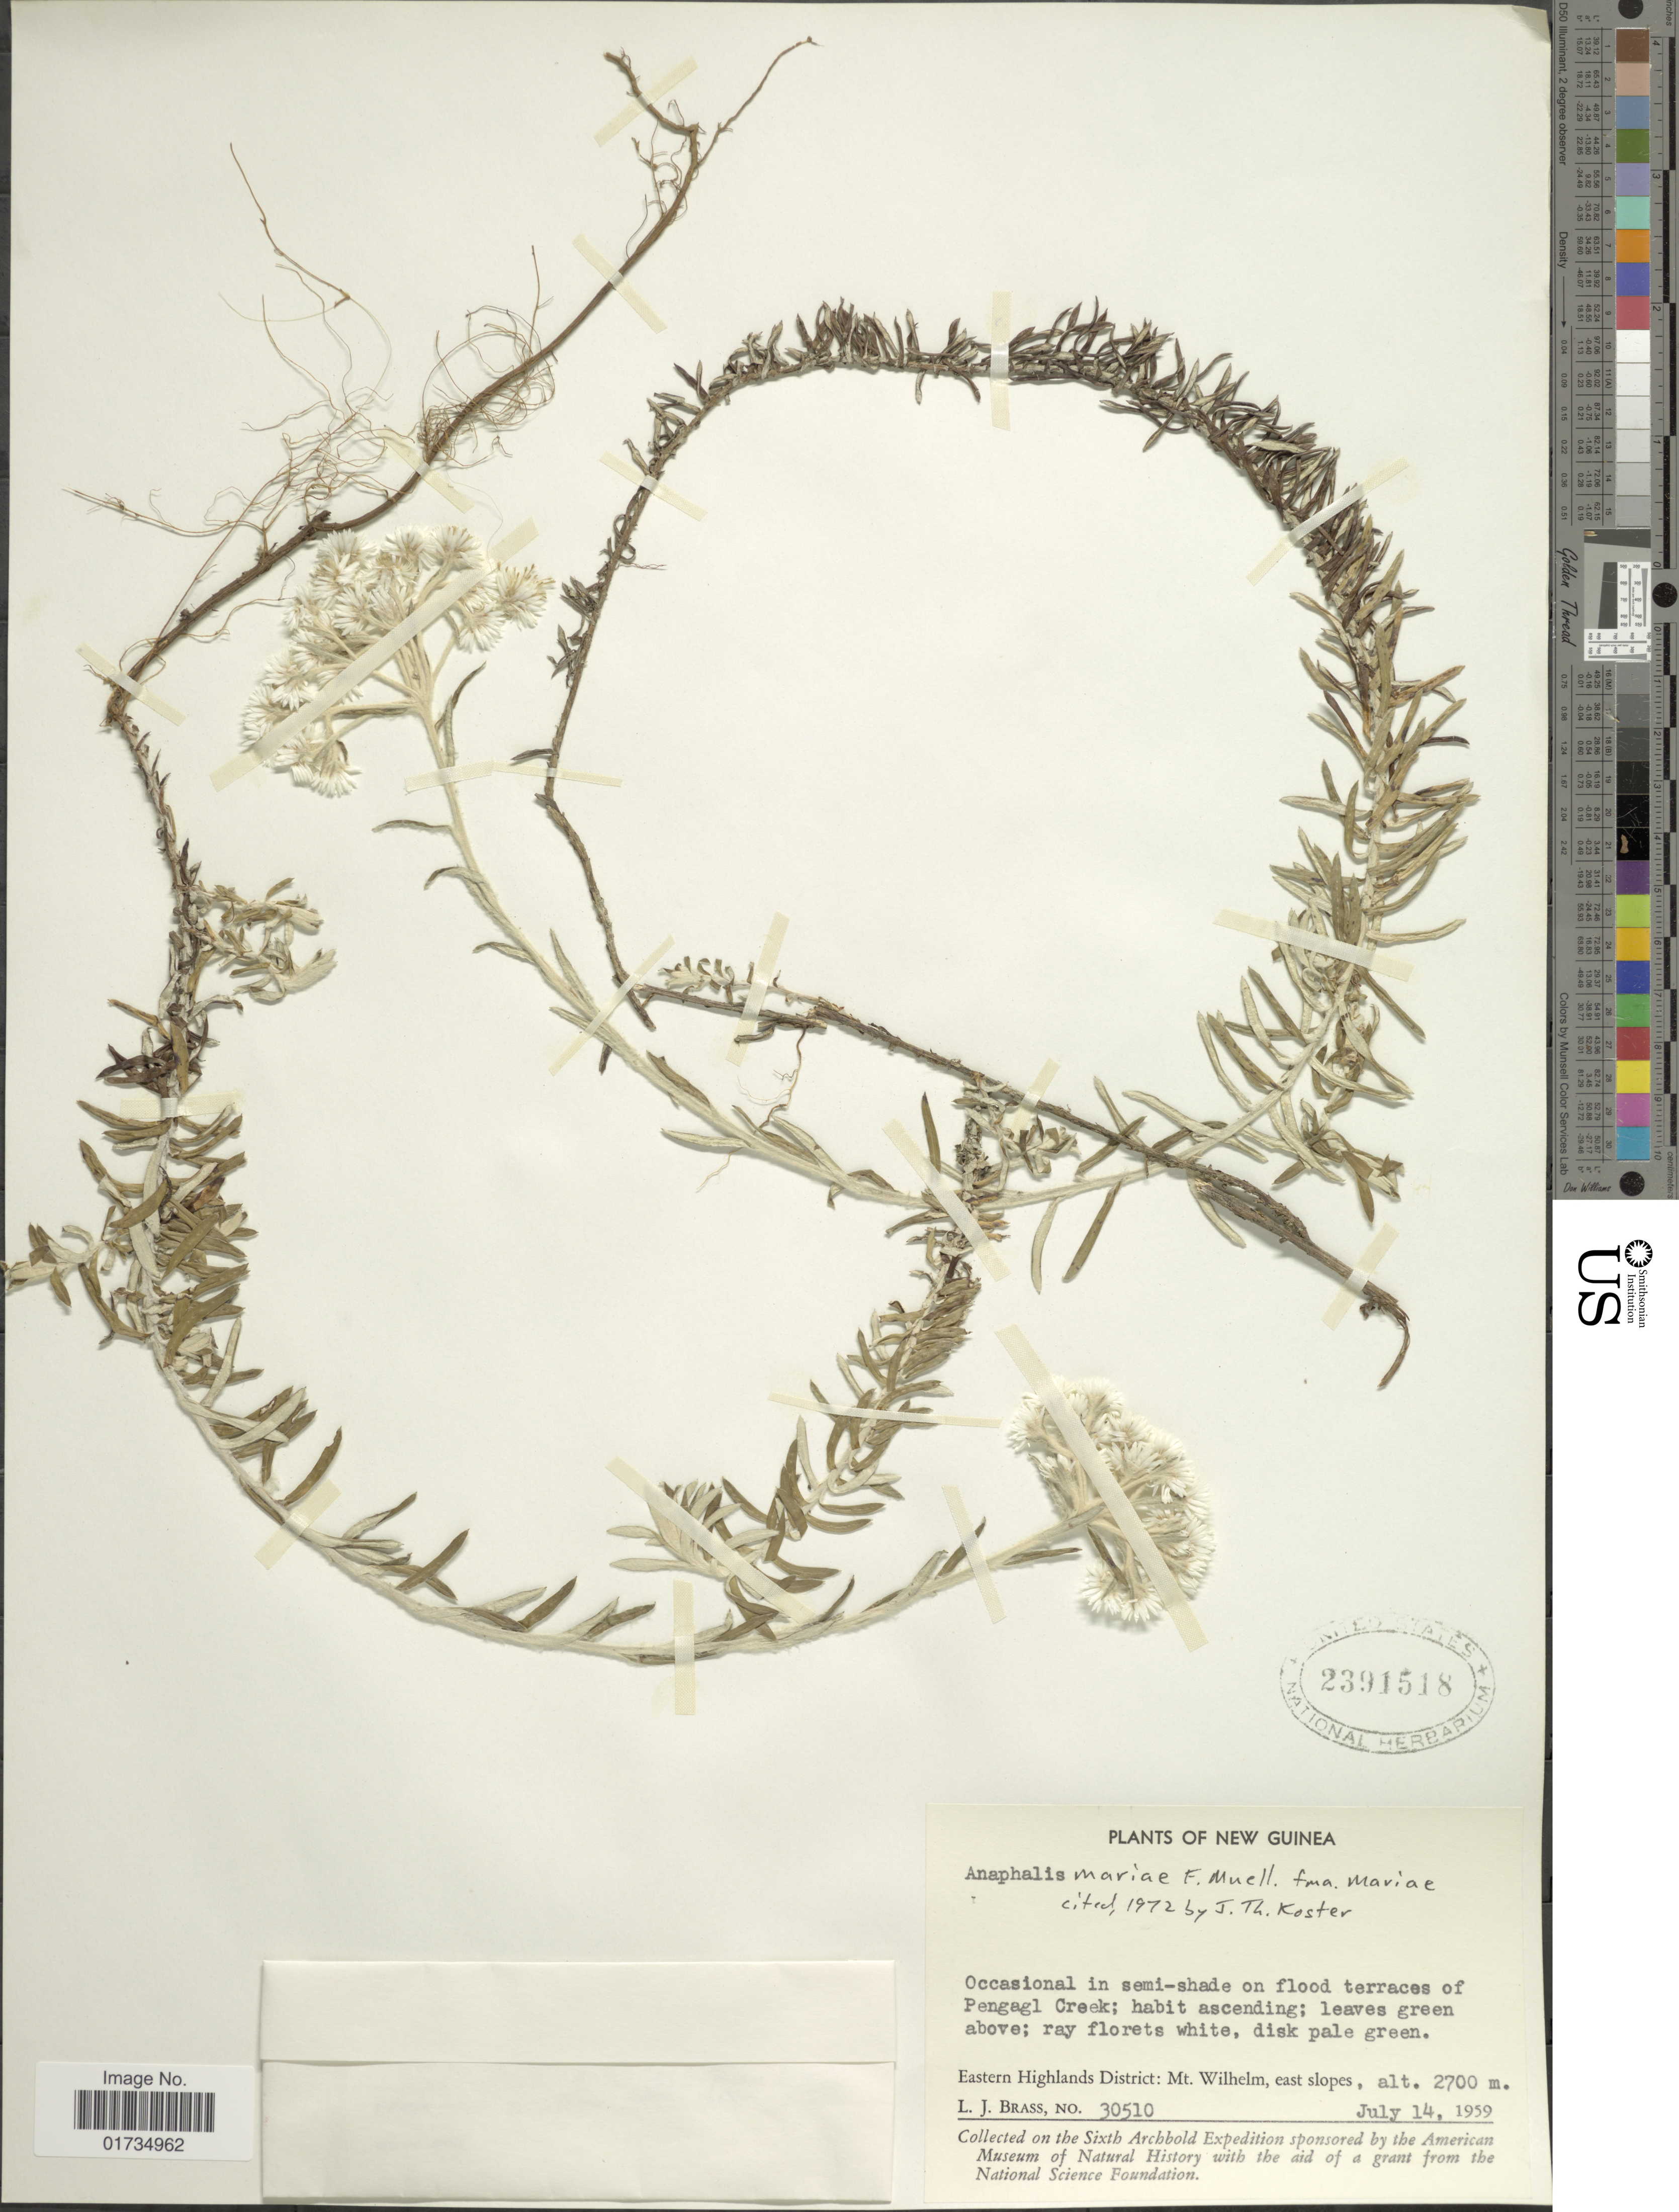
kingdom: Plantae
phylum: Tracheophyta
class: Magnoliopsida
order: Asterales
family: Asteraceae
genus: Anaphalis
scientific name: Anaphalis mariae f. mariae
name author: F. Muell.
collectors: L. J. Brass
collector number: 30510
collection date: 1959-07-14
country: Papua New Guinea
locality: New Guinea. Eastern Highlands District: Mt. Wilhelm, east slopes. Occasional in semi-shade on flood terraces of Pengagl Creek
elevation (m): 2700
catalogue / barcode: US 2391518